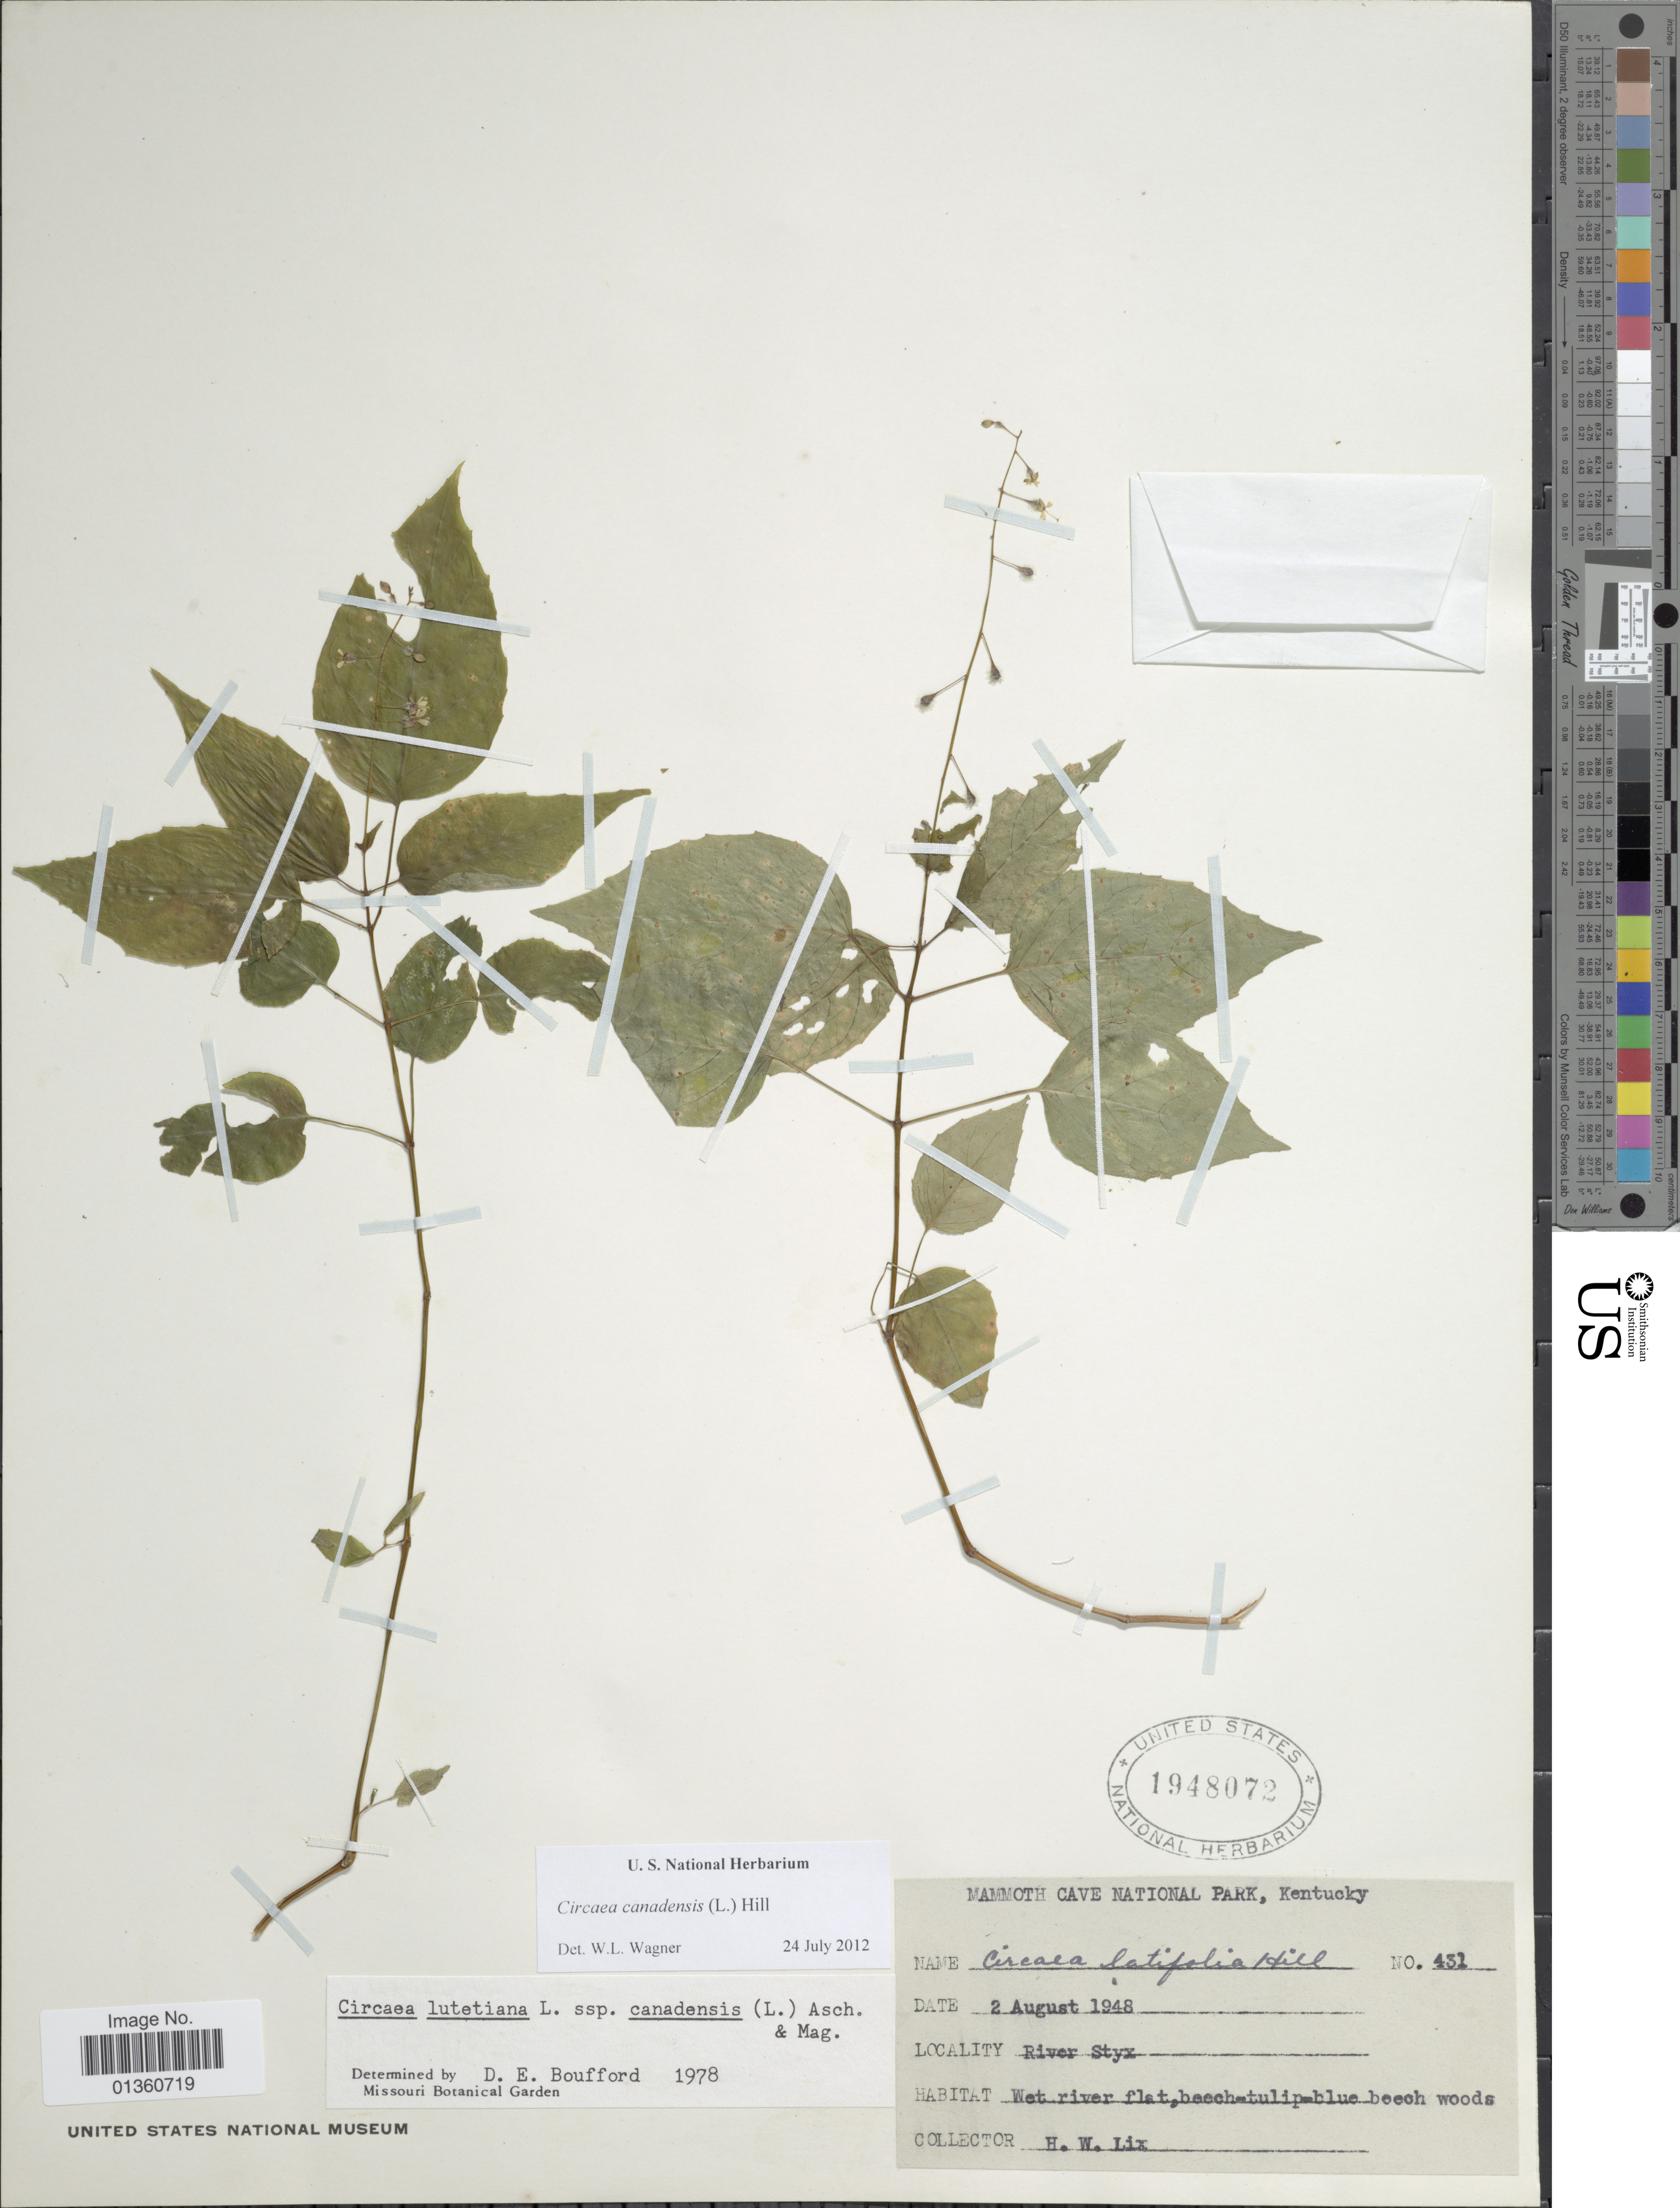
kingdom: Plantae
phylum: Tracheophyta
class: Magnoliopsida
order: Myrtales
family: Onagraceae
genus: Circaea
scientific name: Circaea canadensis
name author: (L.) Hill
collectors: H. W. Lix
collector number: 431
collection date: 1948-08-02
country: United States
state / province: Kentucky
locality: Mammoth Cave National Park. River Styx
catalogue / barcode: US 1948072